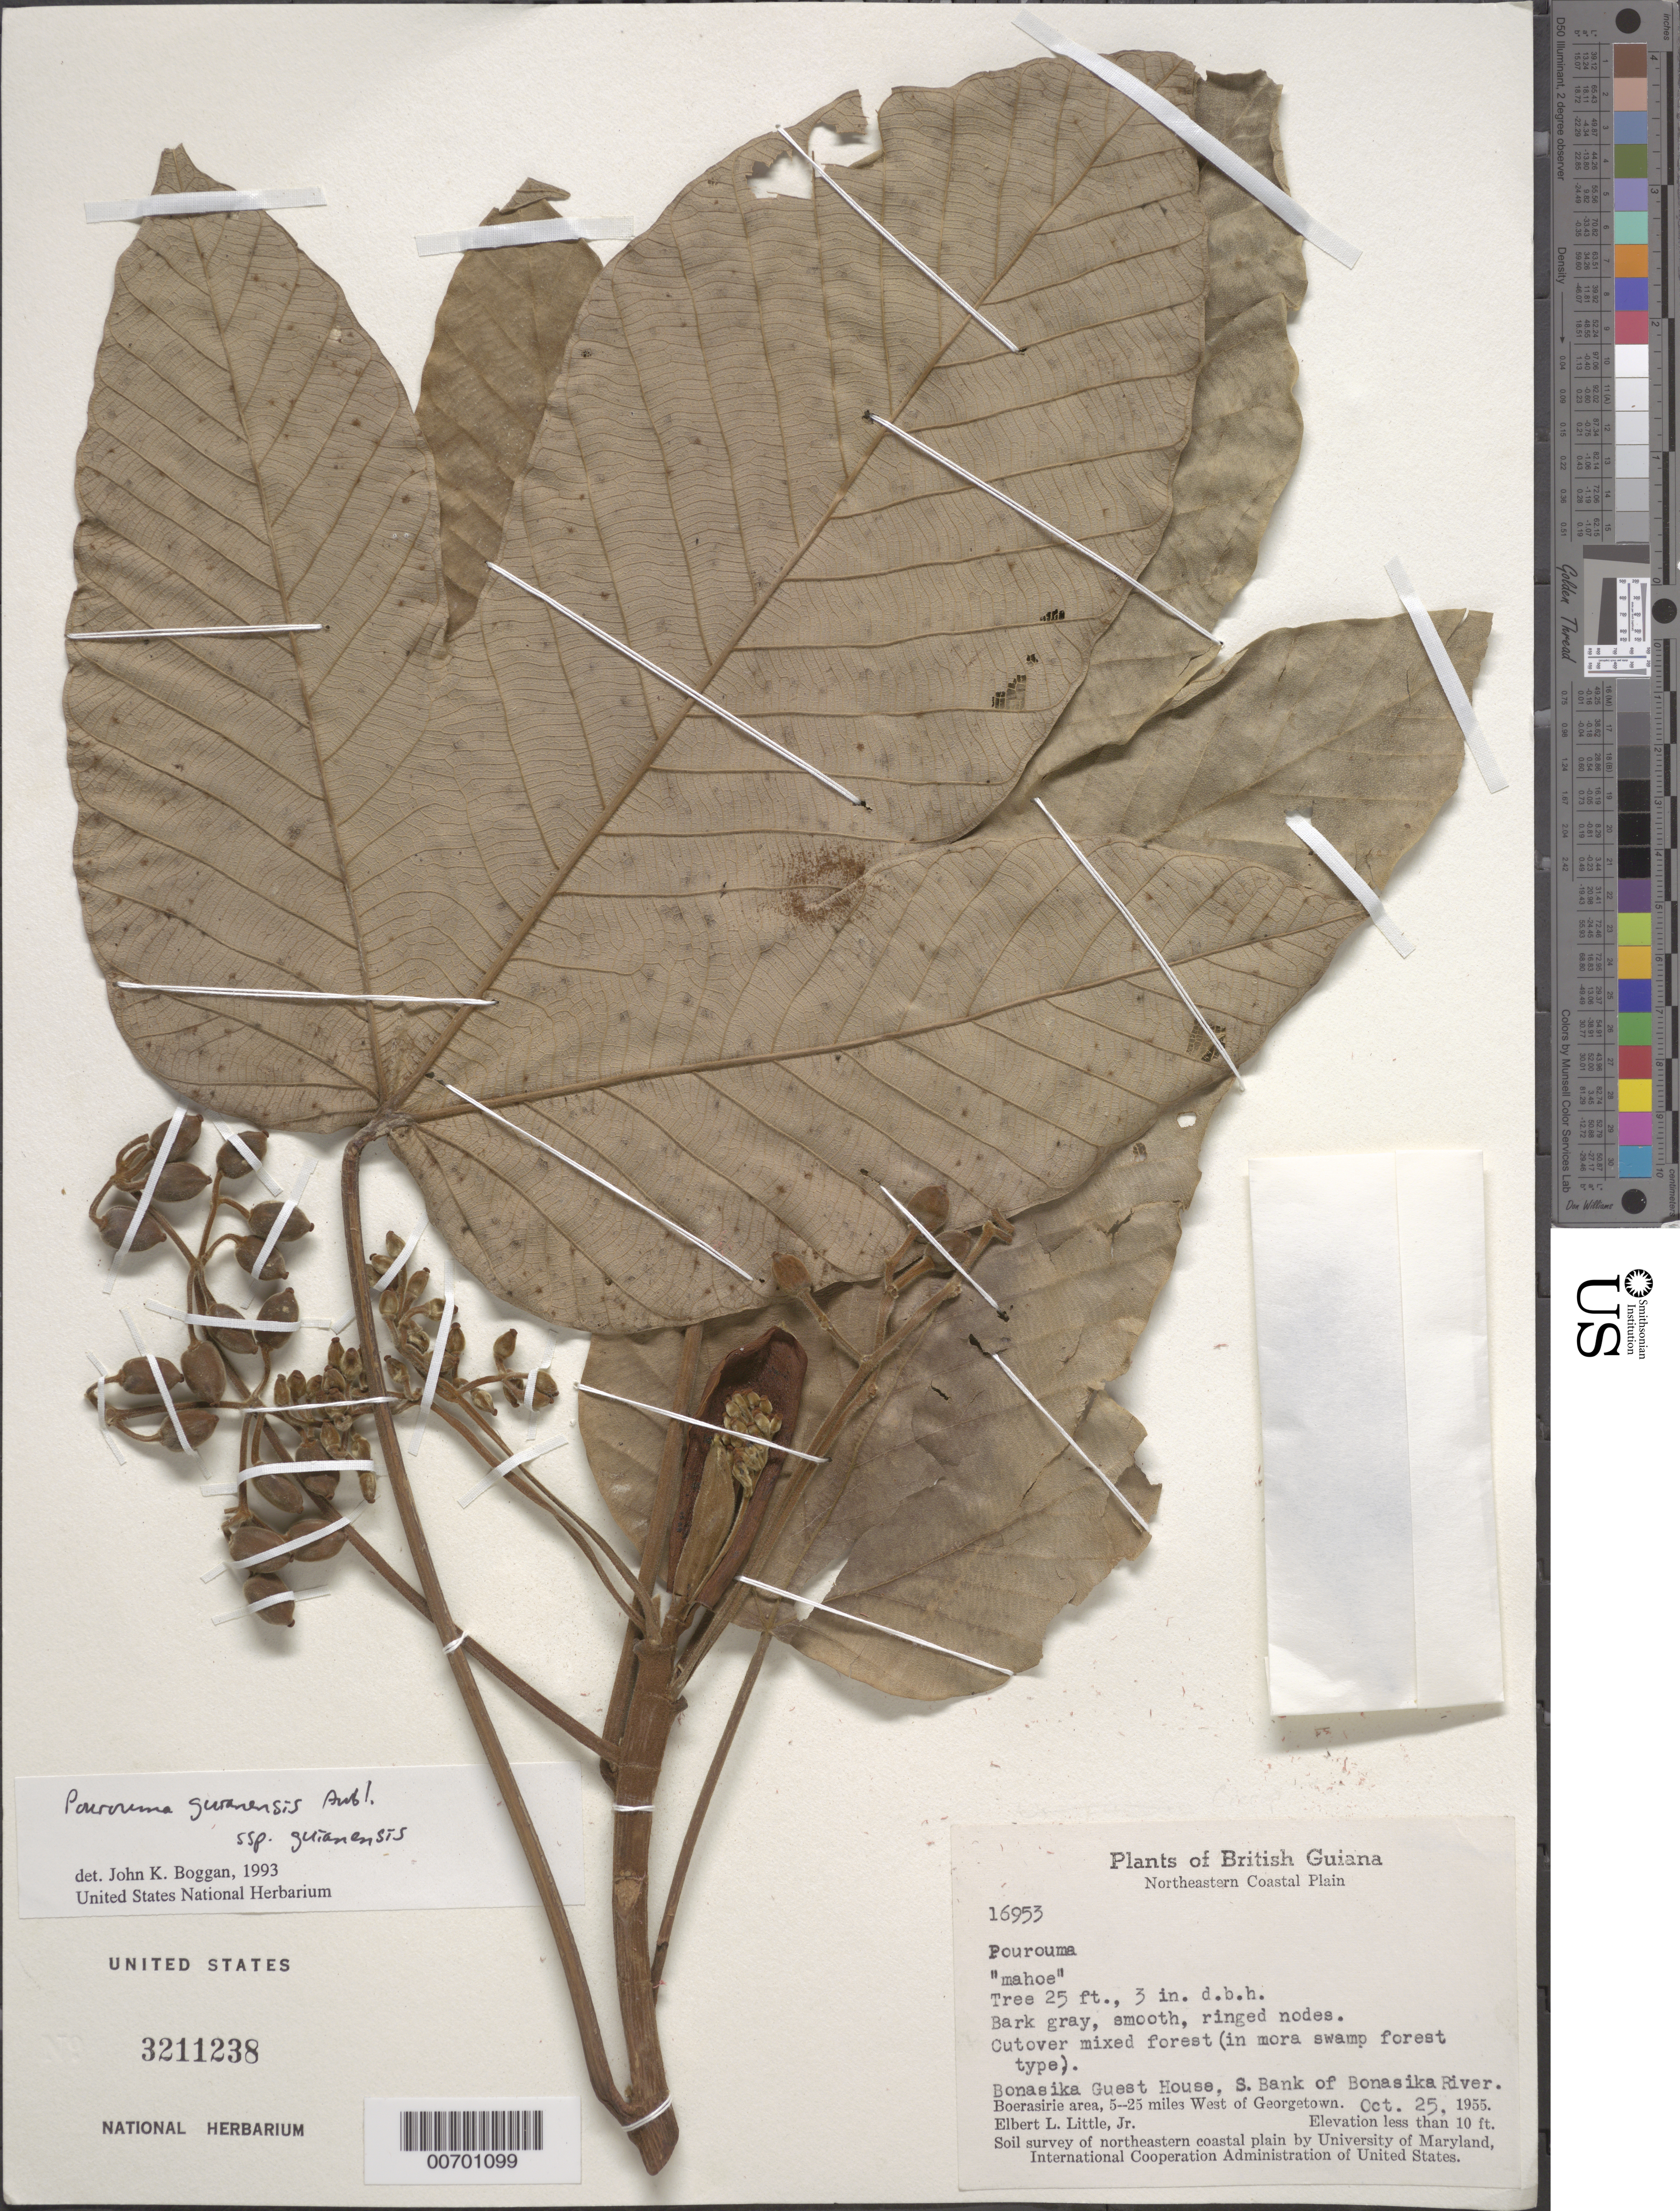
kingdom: Plantae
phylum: Tracheophyta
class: Magnoliopsida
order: Rosales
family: Urticaceae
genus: Pourouma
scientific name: Pourouma guianensis subsp. guianensis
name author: Aubl.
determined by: Boggan, J. K., (US), NMNH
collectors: E. L. Little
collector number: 16953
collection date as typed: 25-Oct-55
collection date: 1955-10-25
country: Guyana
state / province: Essequibo Isl-W. Demerara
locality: Boerasirie area, 5-25 mi. W of Georgetown, Bonasika Guest House, S bank of Bonasika R.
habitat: Open cutover mixed forest (in mora swamp forest type)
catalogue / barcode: US 3211238